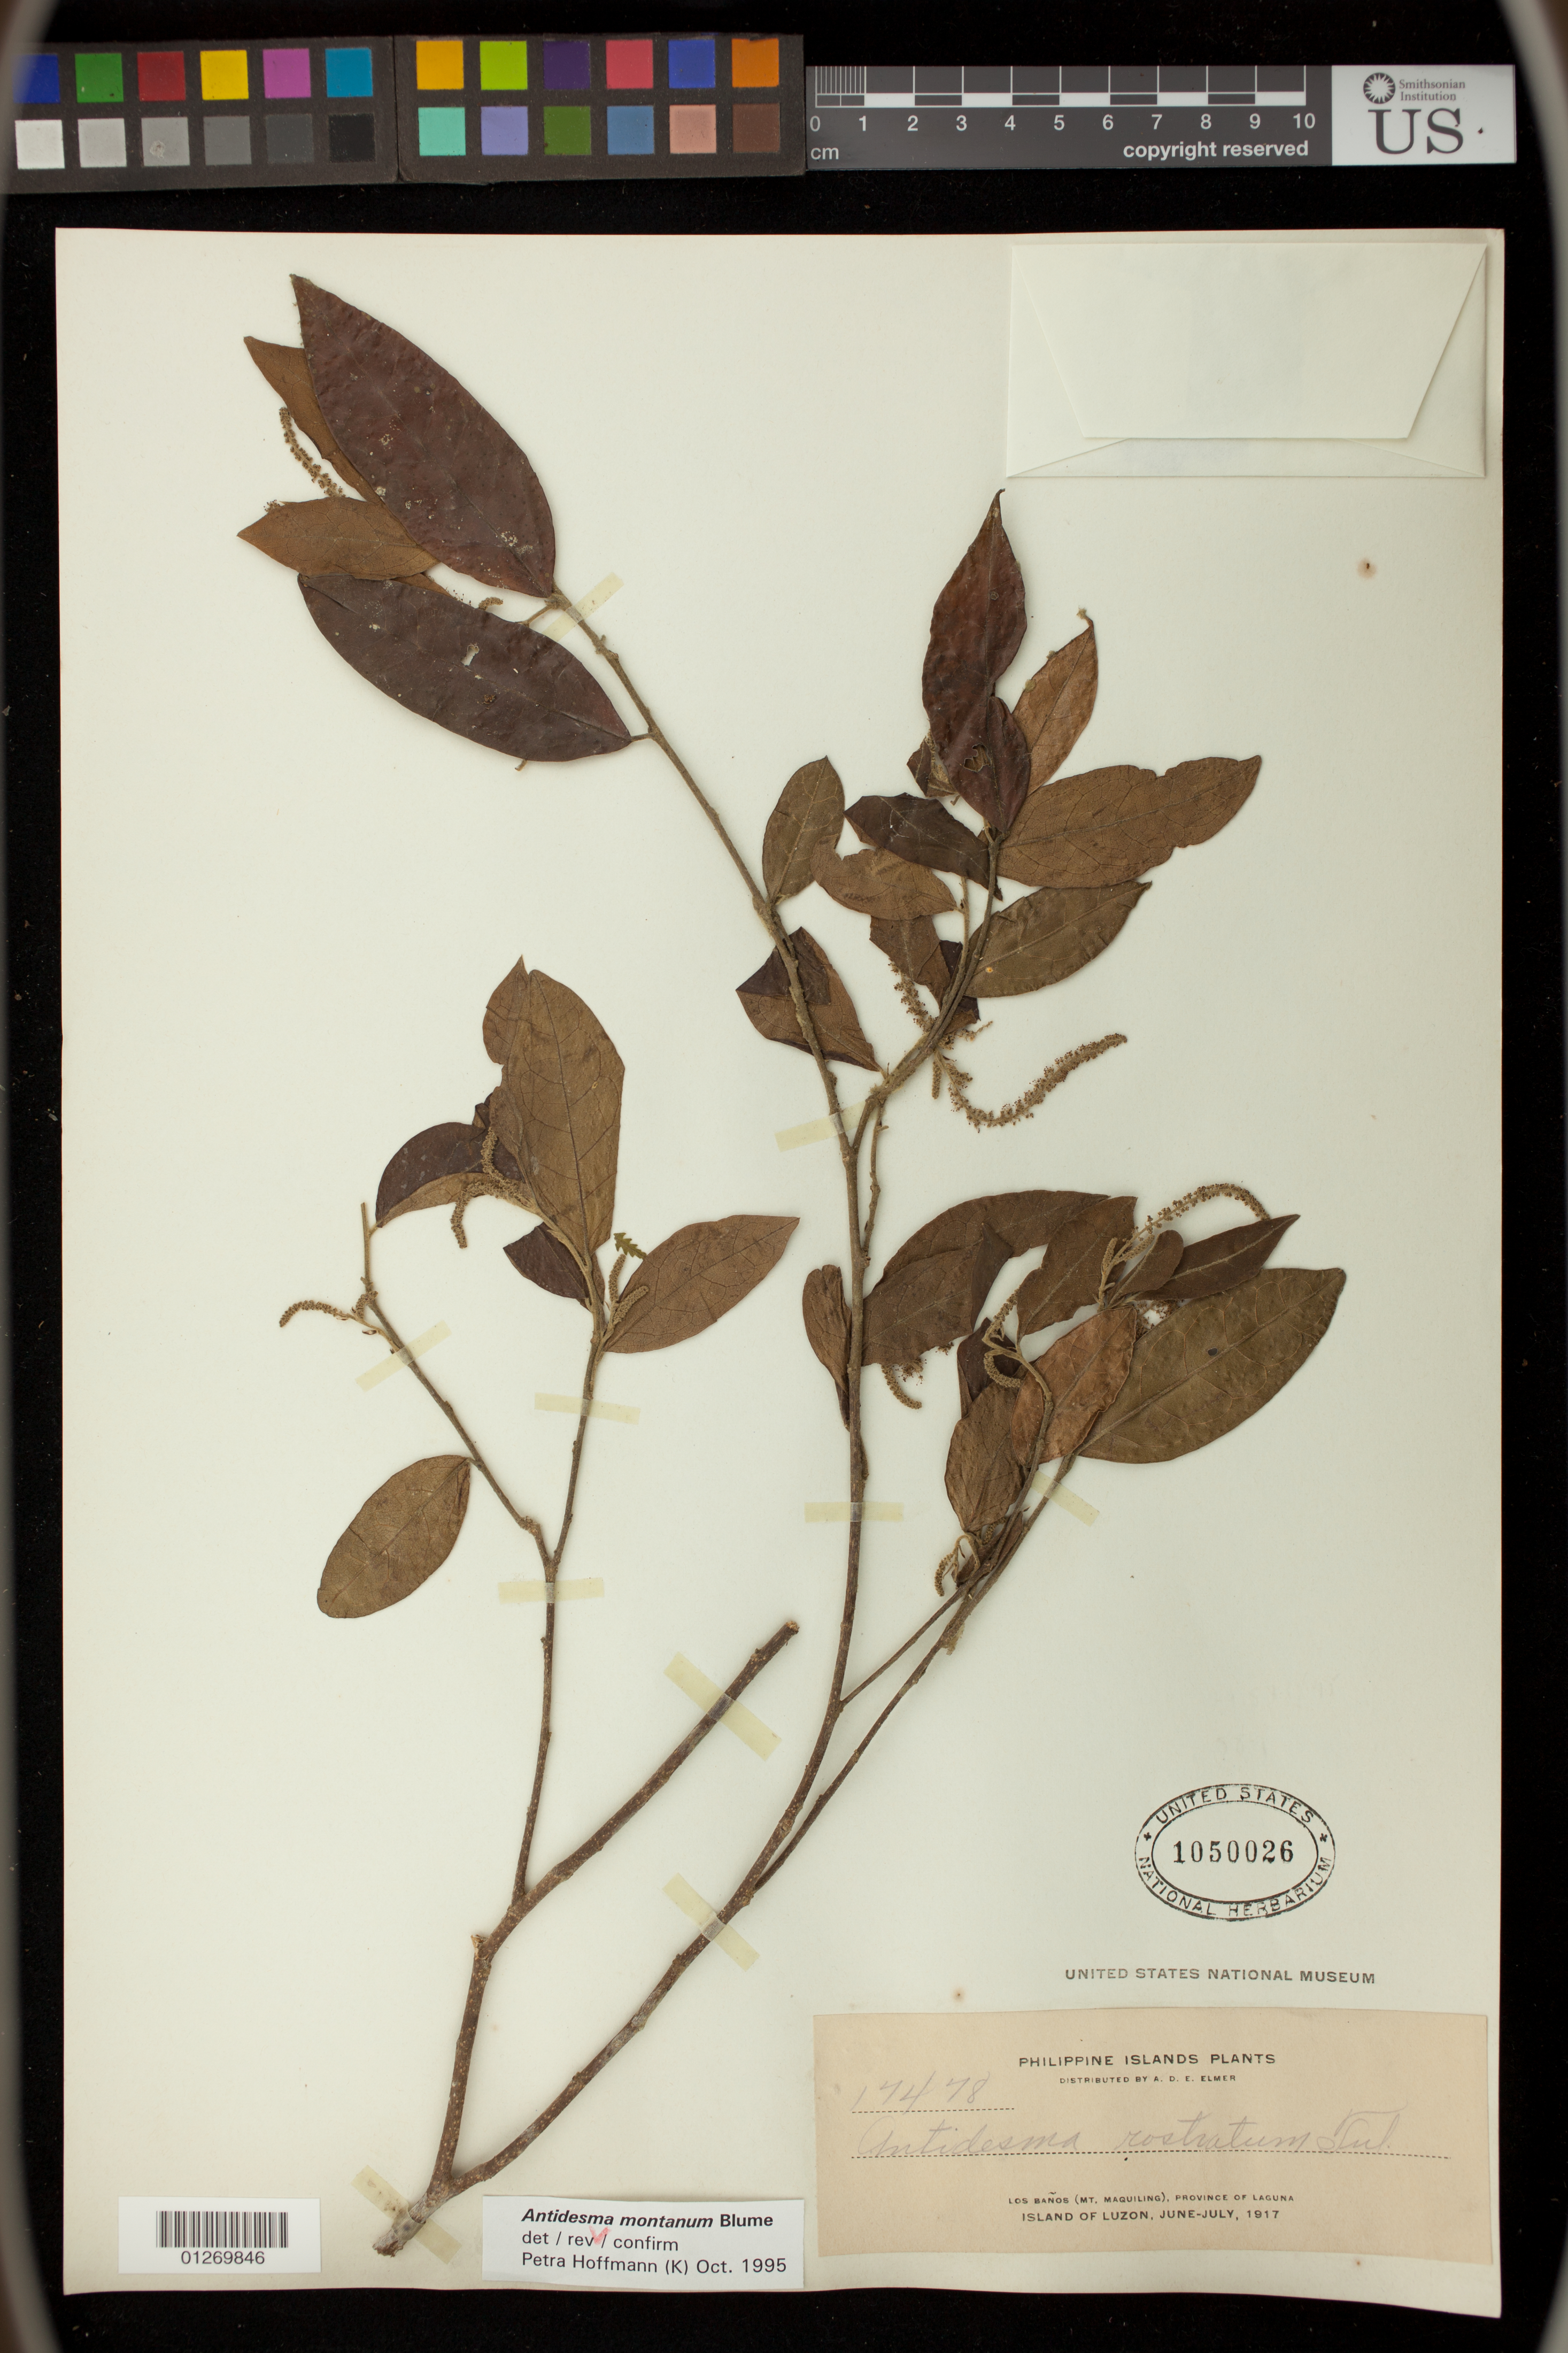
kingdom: Plantae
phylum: Tracheophyta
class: Magnoliopsida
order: Malpighiales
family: Phyllanthaceae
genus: Antidesma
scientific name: Antidesma montanum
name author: Blume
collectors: A. D. E. Elmer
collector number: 17478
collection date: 1917-06/1917-07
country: Philippines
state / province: Calabarzon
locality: Los Banos (Mt. Maquiling), Provinxce of Laguna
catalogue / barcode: US 1050026